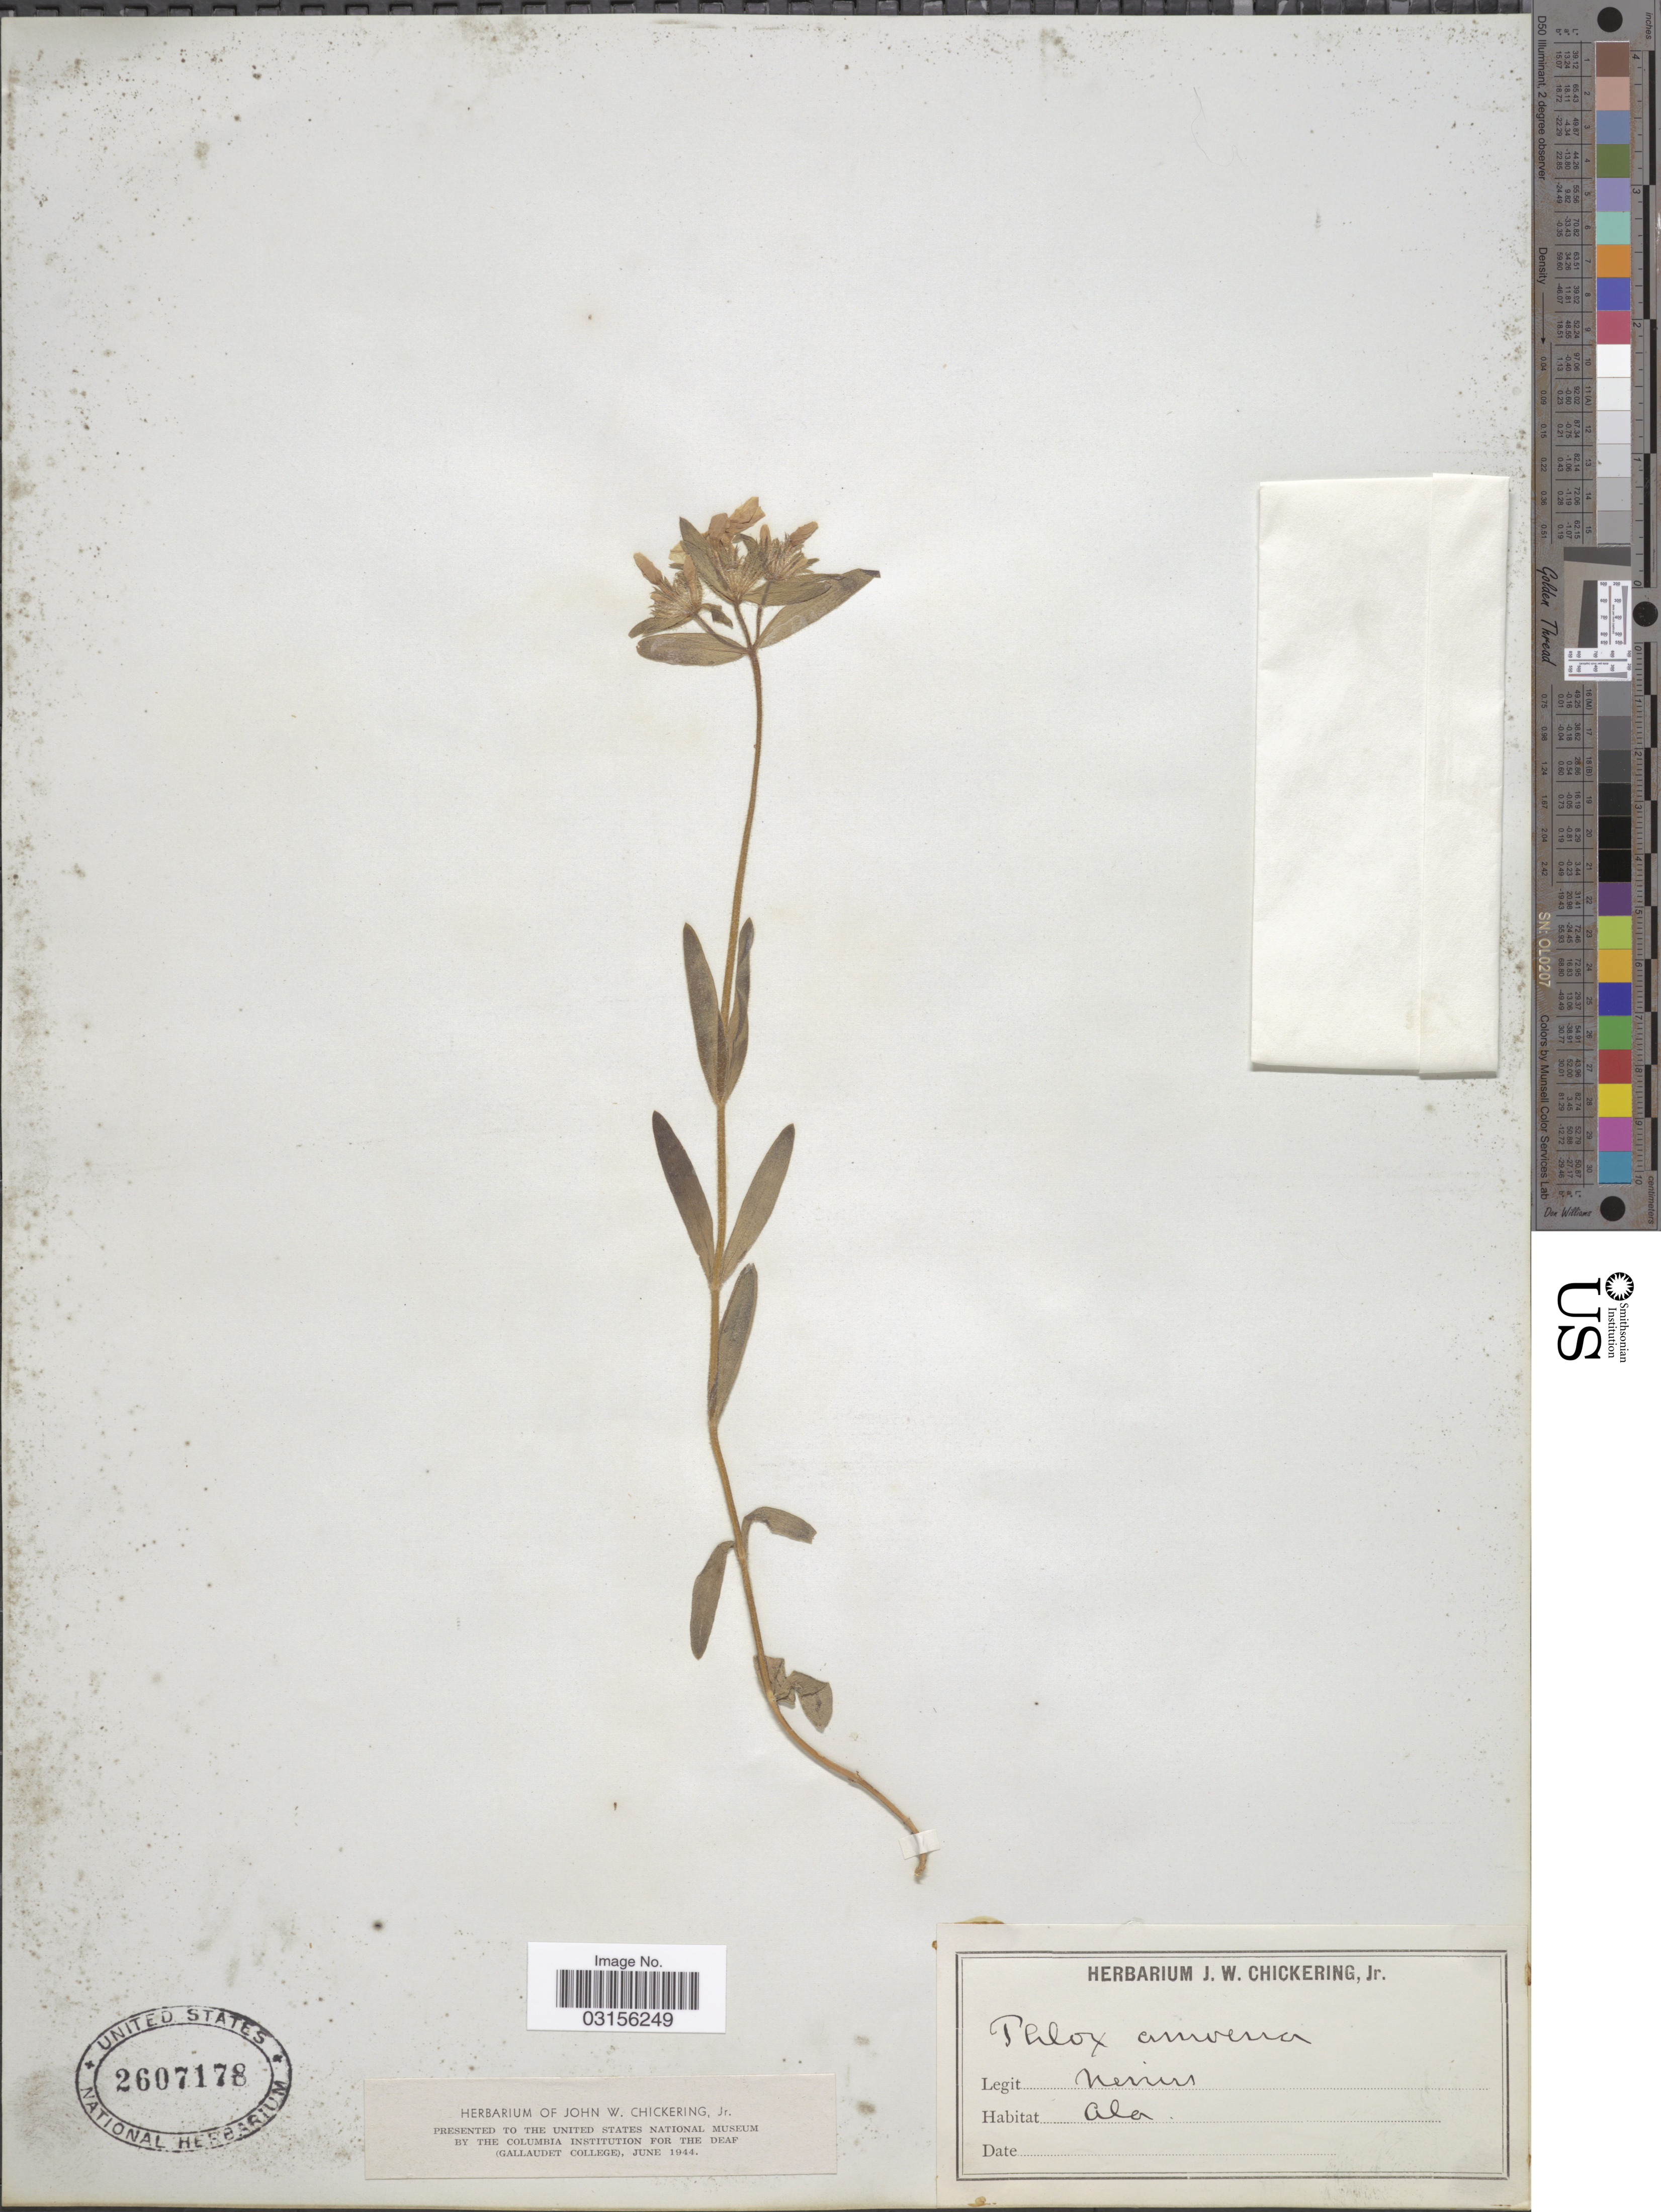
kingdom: Plantae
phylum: Tracheophyta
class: Magnoliopsida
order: Ericales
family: Polemoniaceae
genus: Phlox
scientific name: Phlox amoena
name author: Sims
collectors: Nevins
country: United States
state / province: Alabama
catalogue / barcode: US 2607178